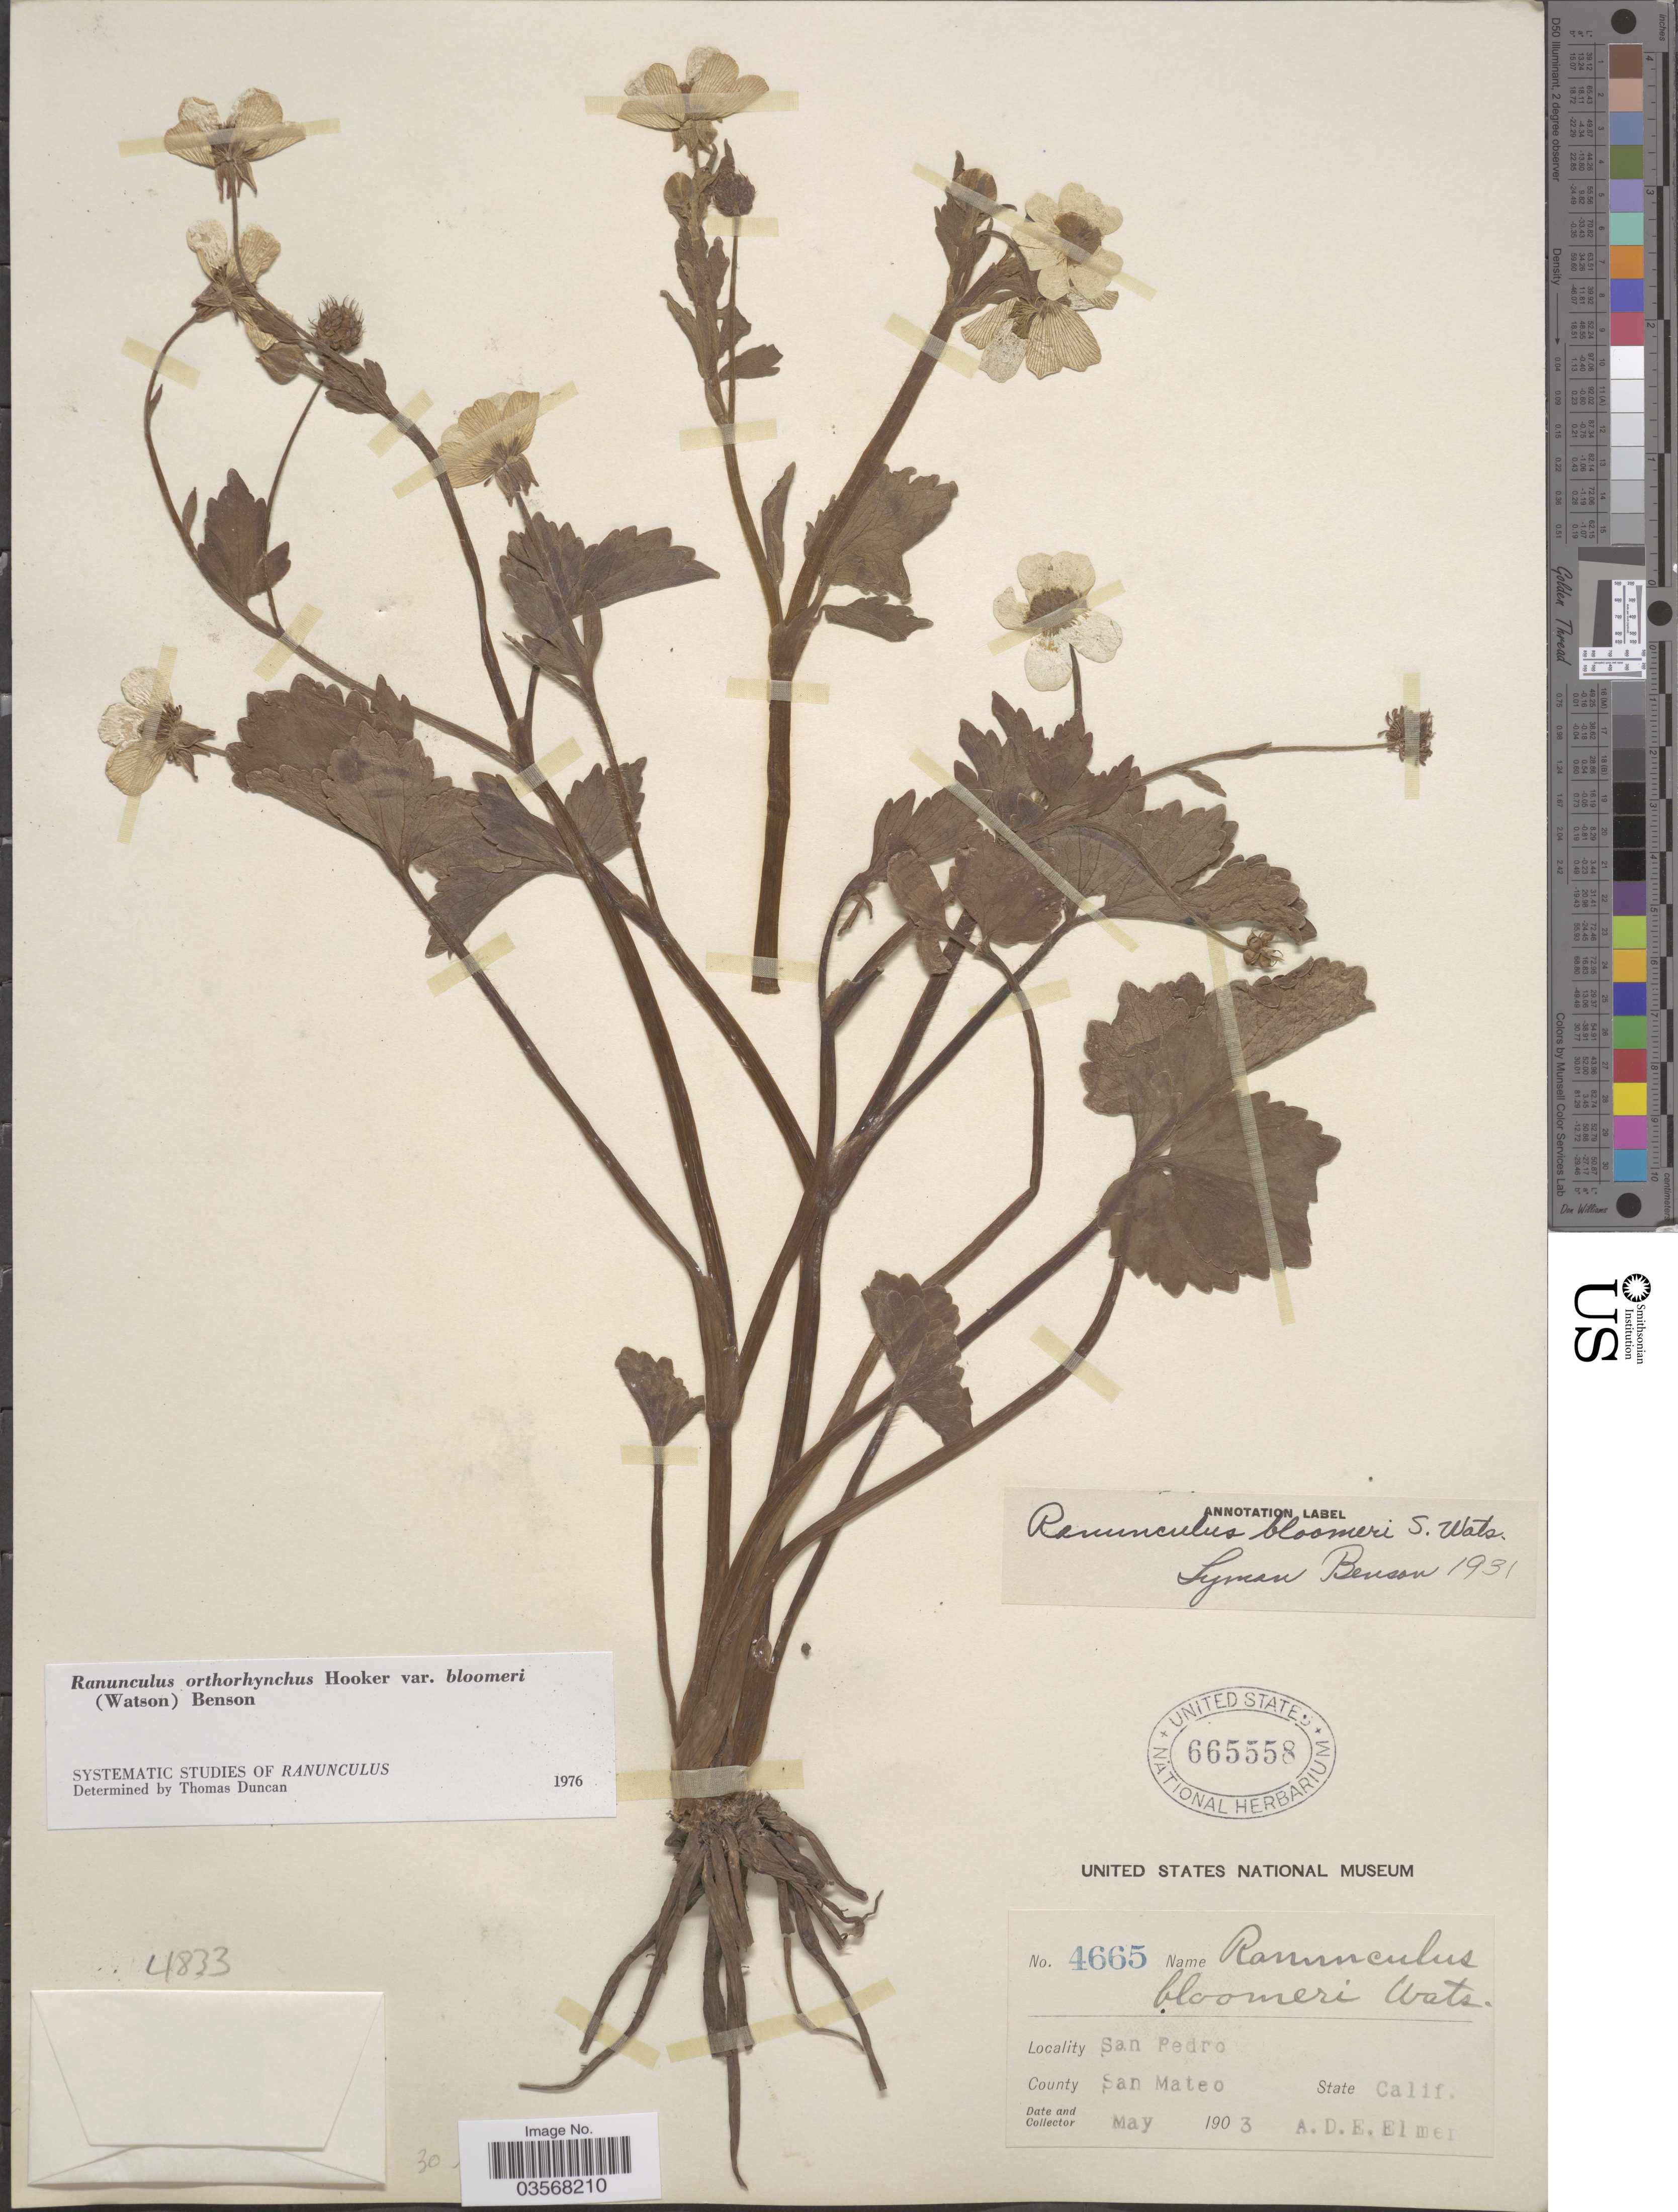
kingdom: Plantae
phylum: Tracheophyta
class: Magnoliopsida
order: Ranunculales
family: Ranunculaceae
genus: Ranunculus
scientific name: Ranunculus orthorhynchus var. bloomeri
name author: (S. Watson) L.D. Benson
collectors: A. D. E. Elmer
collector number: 4665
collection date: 1903-05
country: United States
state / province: California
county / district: Los Angeles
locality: San Pedro. County San Mateo.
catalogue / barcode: US 665558